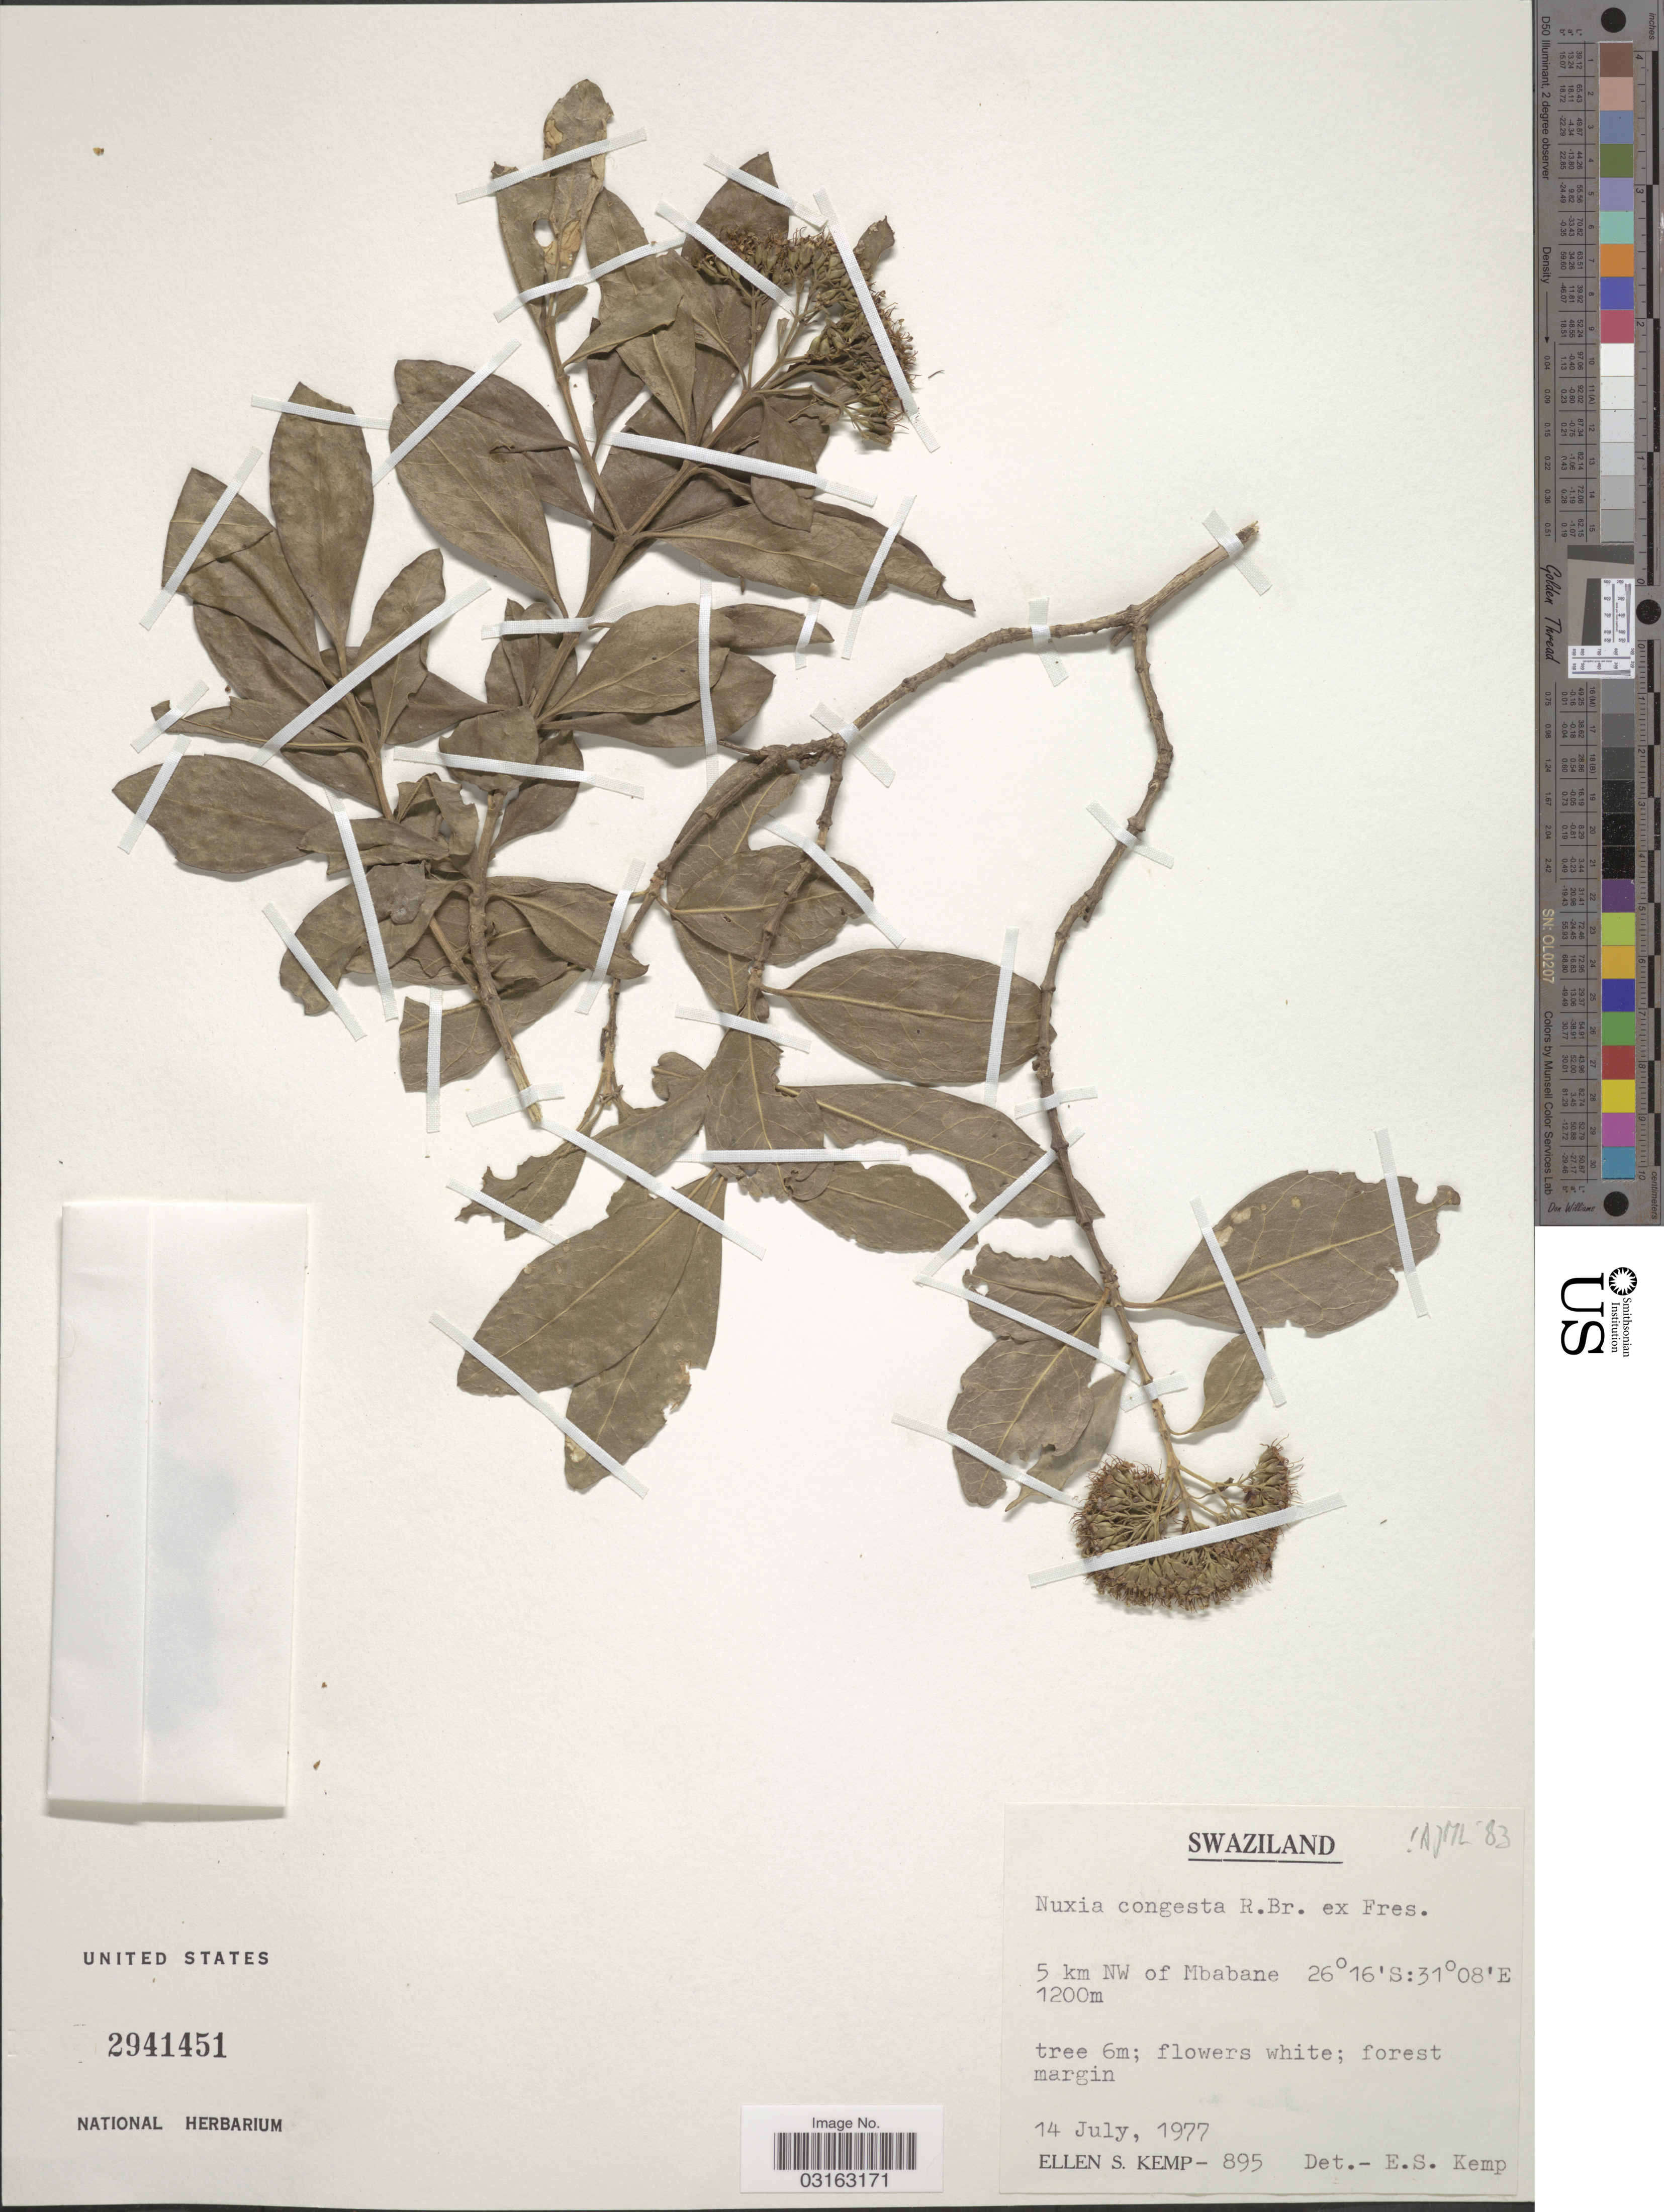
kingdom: Plantae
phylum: Tracheophyta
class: Magnoliopsida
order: Lamiales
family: Stilbaceae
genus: Nuxia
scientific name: Nuxia congesta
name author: R. Br. ex Fresen.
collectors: E. S. Kemp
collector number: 895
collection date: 1977-07-14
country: Eswatini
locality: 5 km NW of Mbabane.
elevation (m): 1200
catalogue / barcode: US 2941451